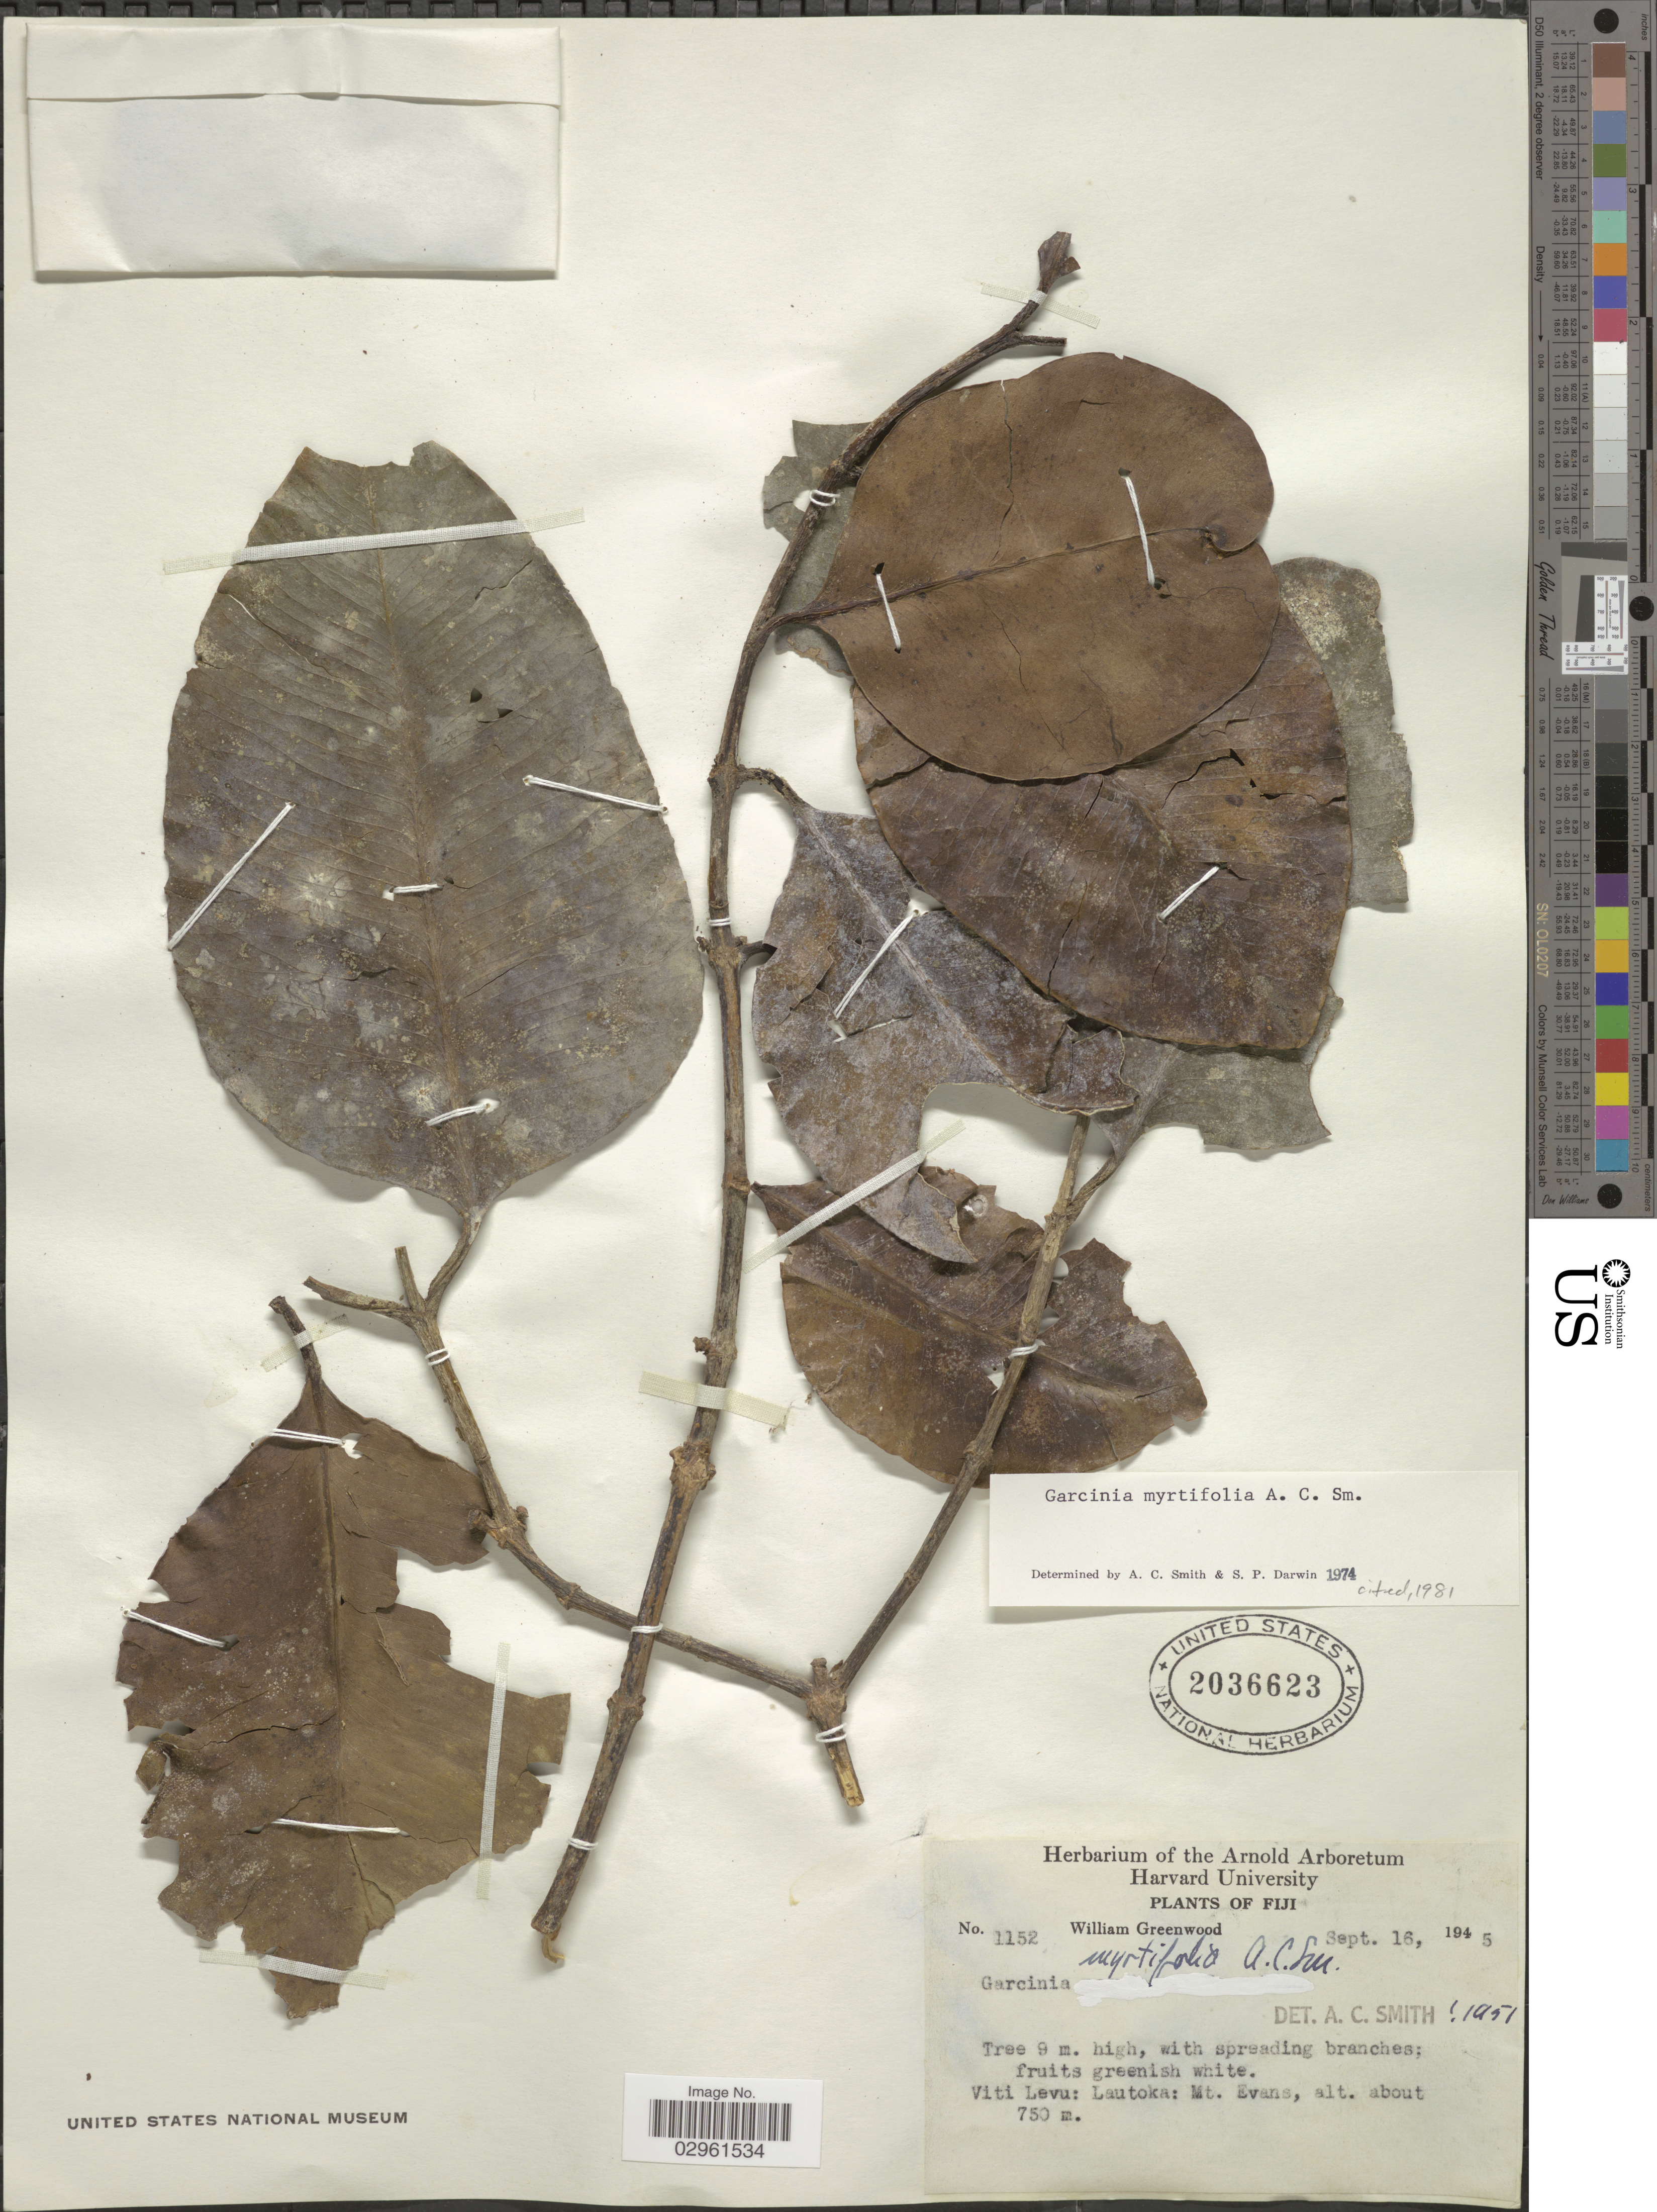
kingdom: Plantae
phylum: Tracheophyta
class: Magnoliopsida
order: Malpighiales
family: Clusiaceae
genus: Garcinia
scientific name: Garcinia myrtifolia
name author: A.C. Sm.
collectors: W. Greenwood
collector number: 1152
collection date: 1945-09-16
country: Fiji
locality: Viti Levu: Lautoka: Mt. Evans.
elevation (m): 750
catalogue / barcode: US 2036623